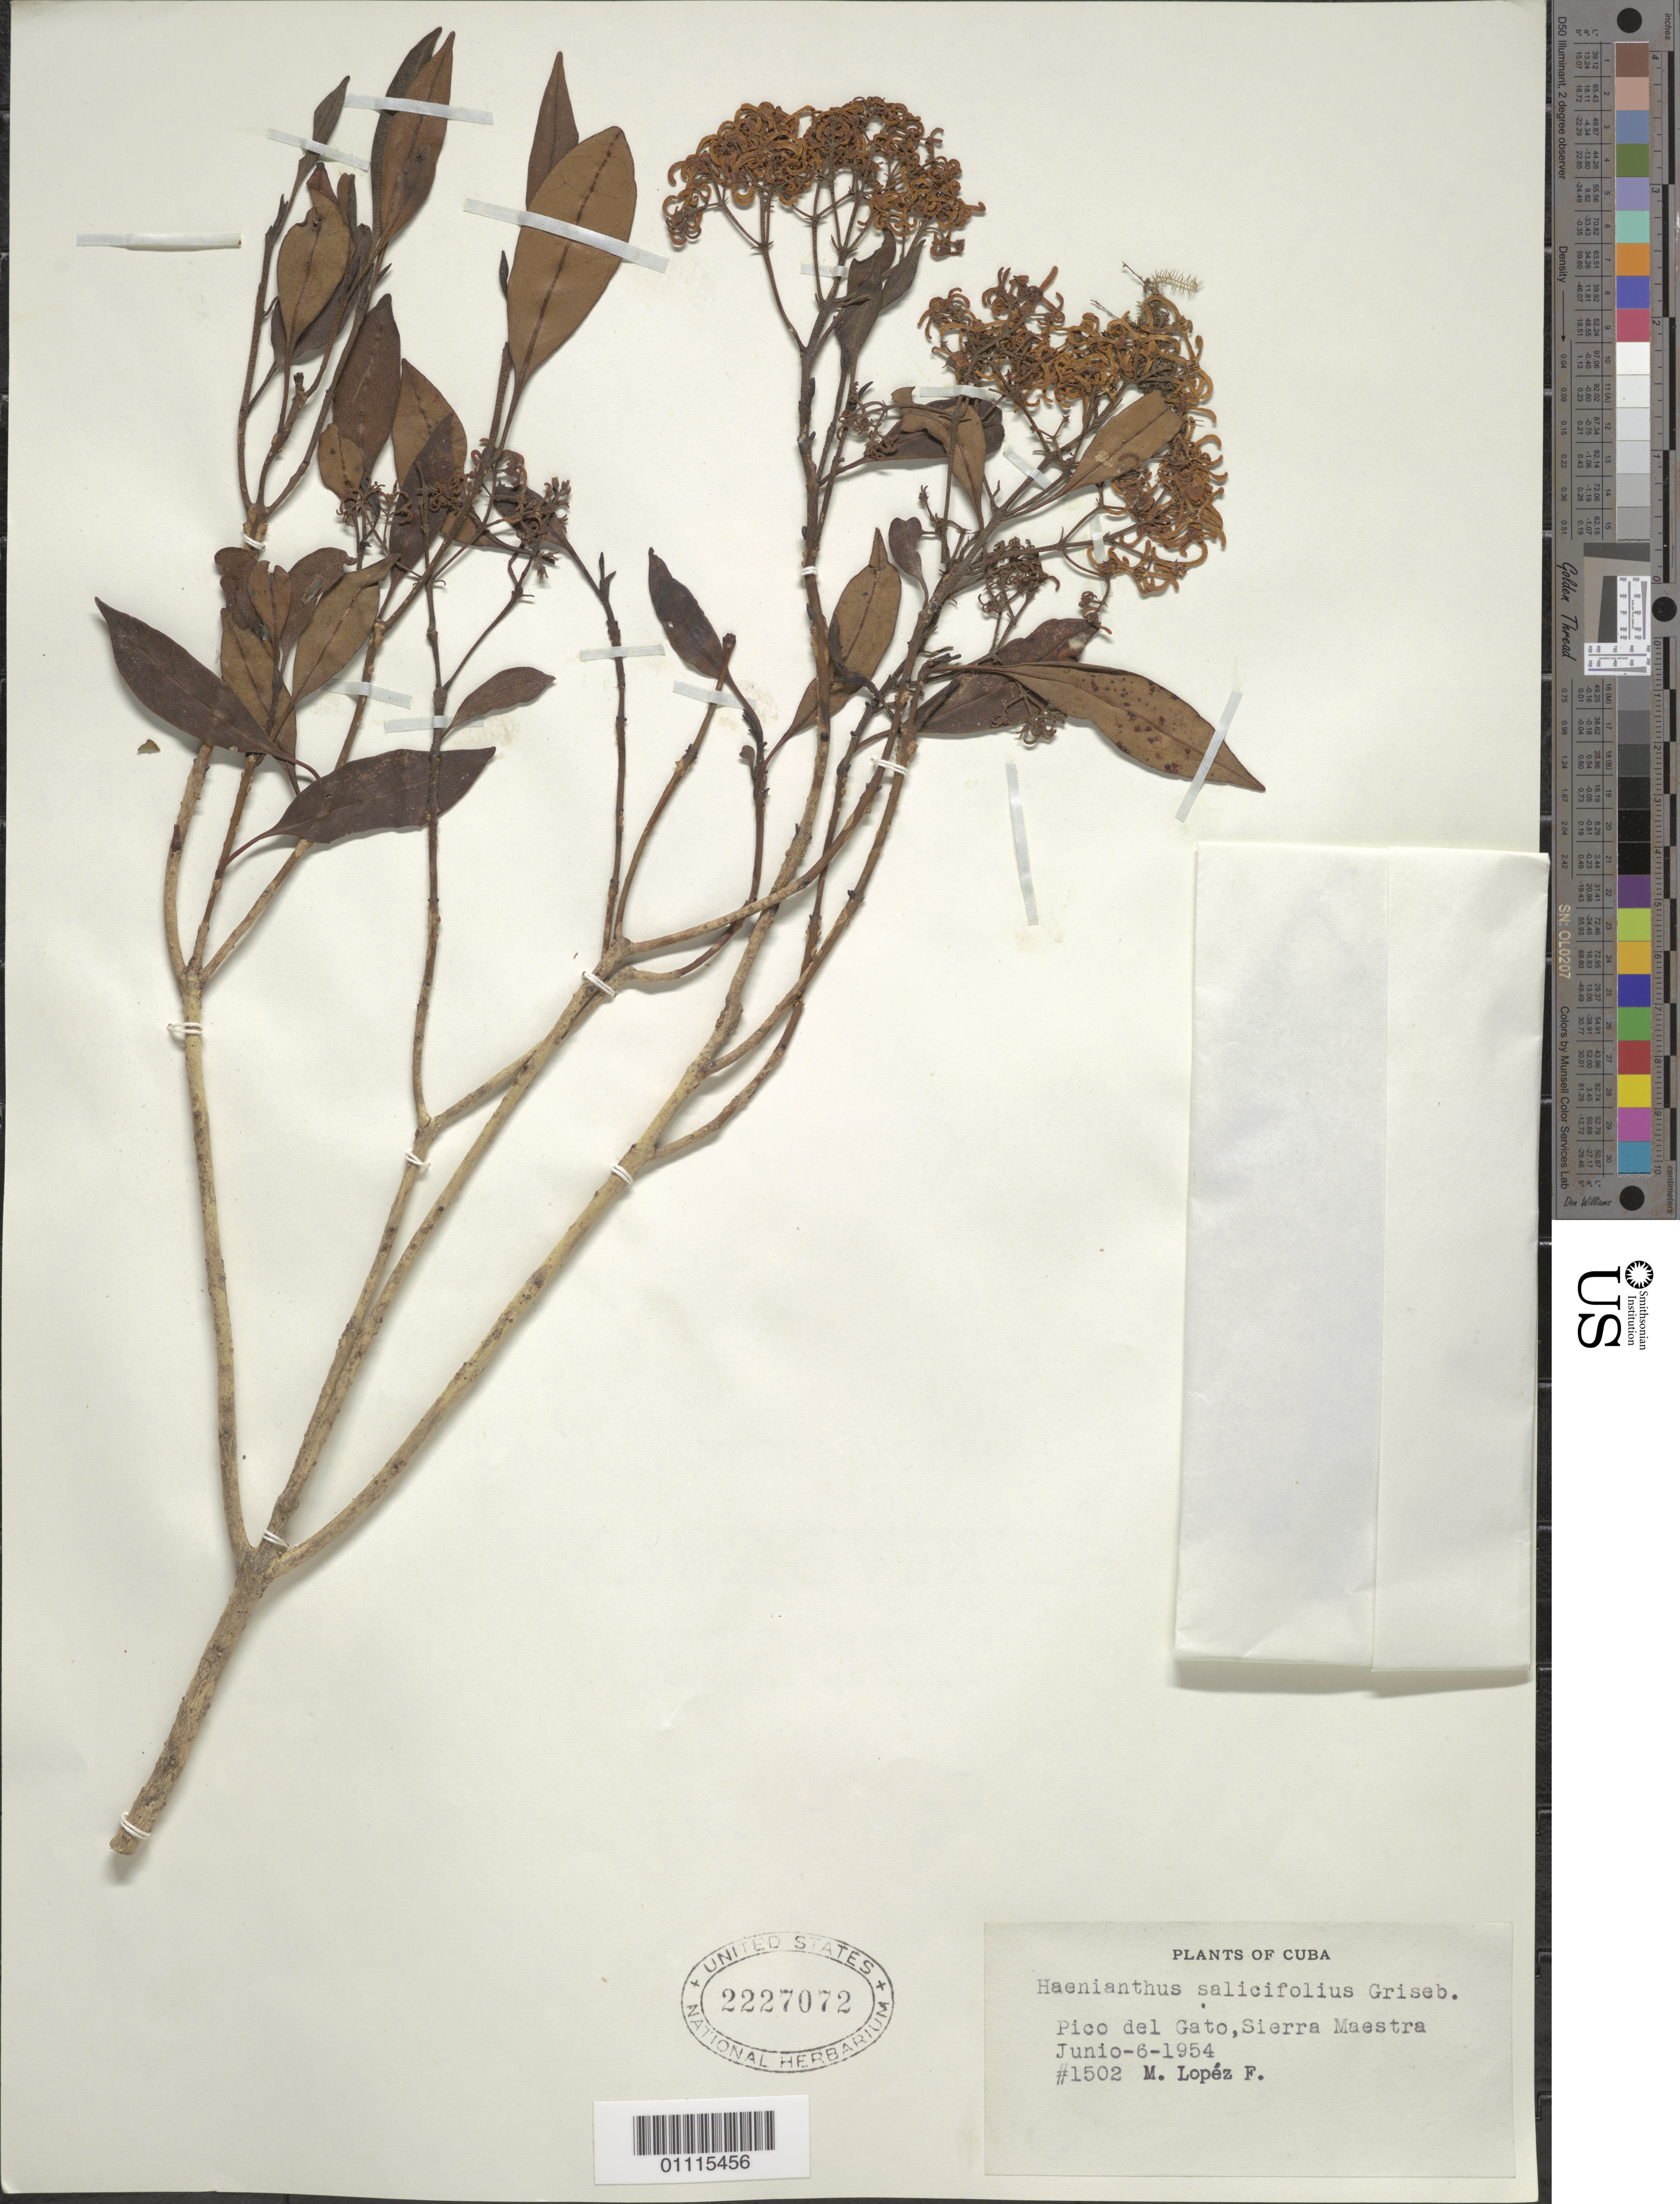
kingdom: Plantae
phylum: Tracheophyta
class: Magnoliopsida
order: Lamiales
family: Oleaceae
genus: Haenianthus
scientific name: Haenianthus salicifolius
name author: Griseb.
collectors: M. López Figueiras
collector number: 1502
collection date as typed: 06 Jun 1954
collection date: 1954-06-06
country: Cuba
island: Cuba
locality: Pico del Gato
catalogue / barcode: US 2227072